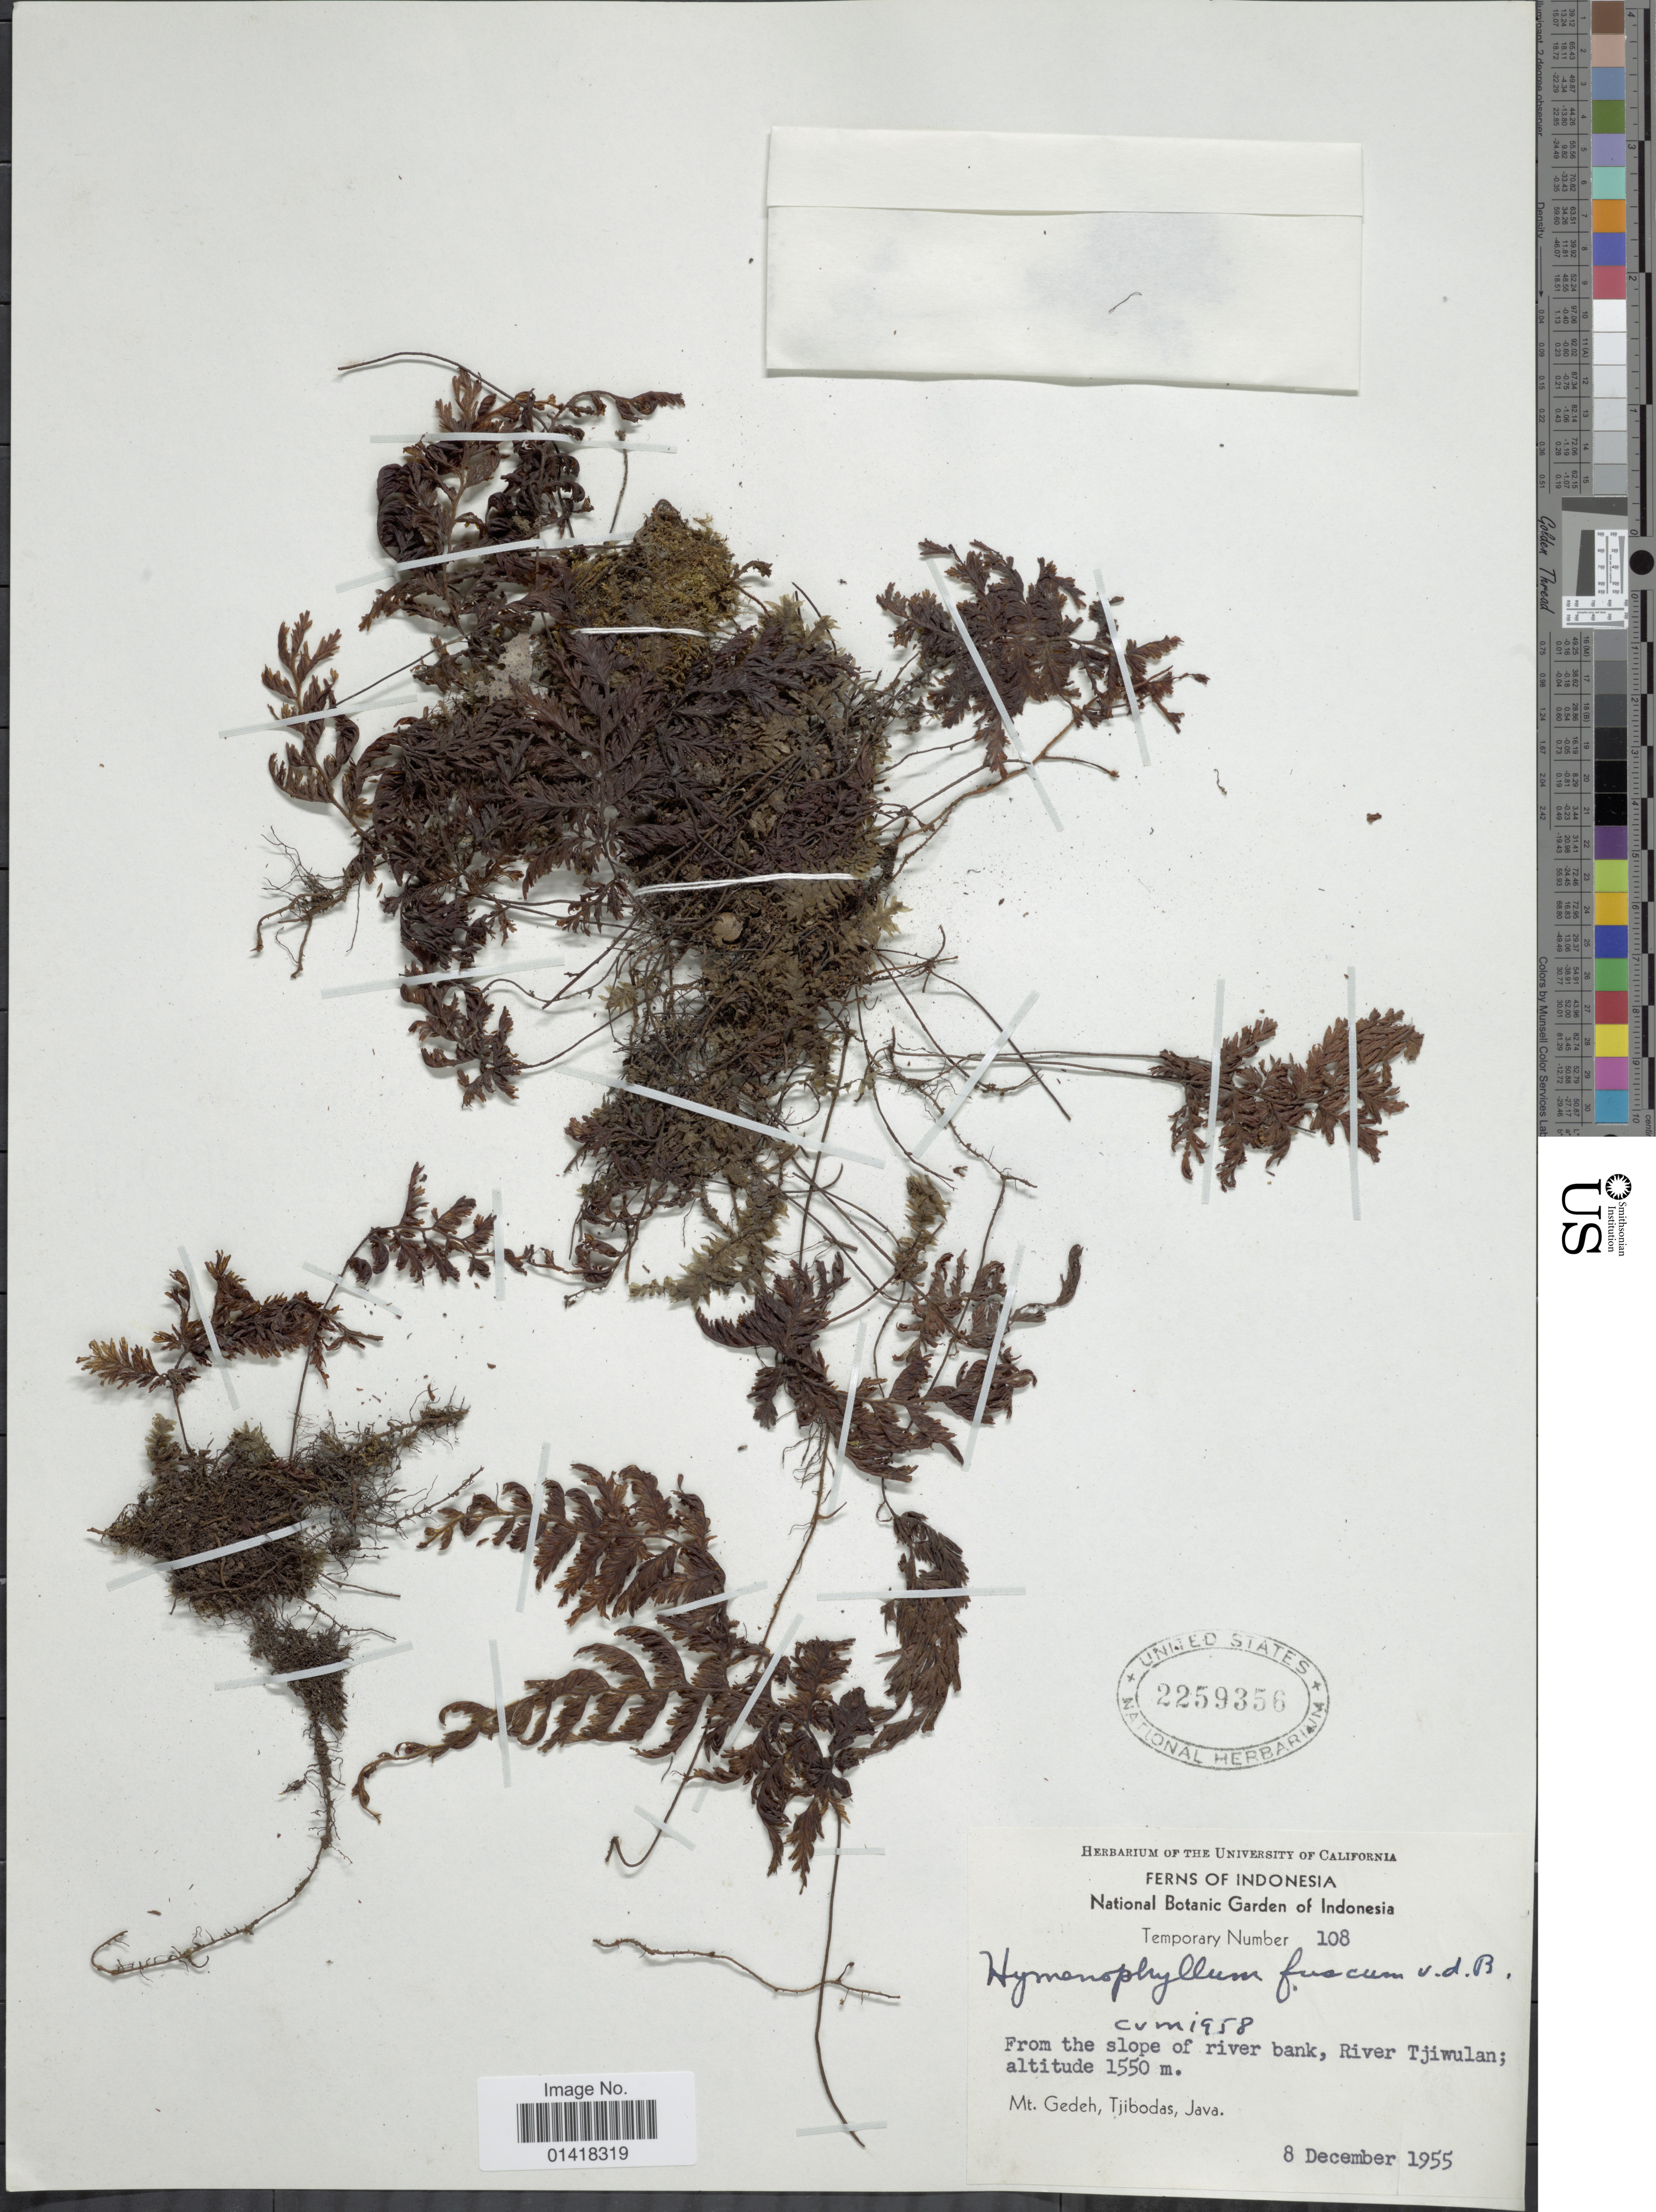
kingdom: Plantae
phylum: Tracheophyta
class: Polypodiopsida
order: Hymenophyllales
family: Hymenophyllaceae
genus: Hymenophyllum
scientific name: Hymenophyllum fuscum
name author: (Blume) Bosch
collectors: ex herb. Univ. of California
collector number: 108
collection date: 1955-12-08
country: Indonesia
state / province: Java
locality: From the slope of river bank, River Tjiwulan. Mt. Gedeh, Tjibodas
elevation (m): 1550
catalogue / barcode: US 2259356